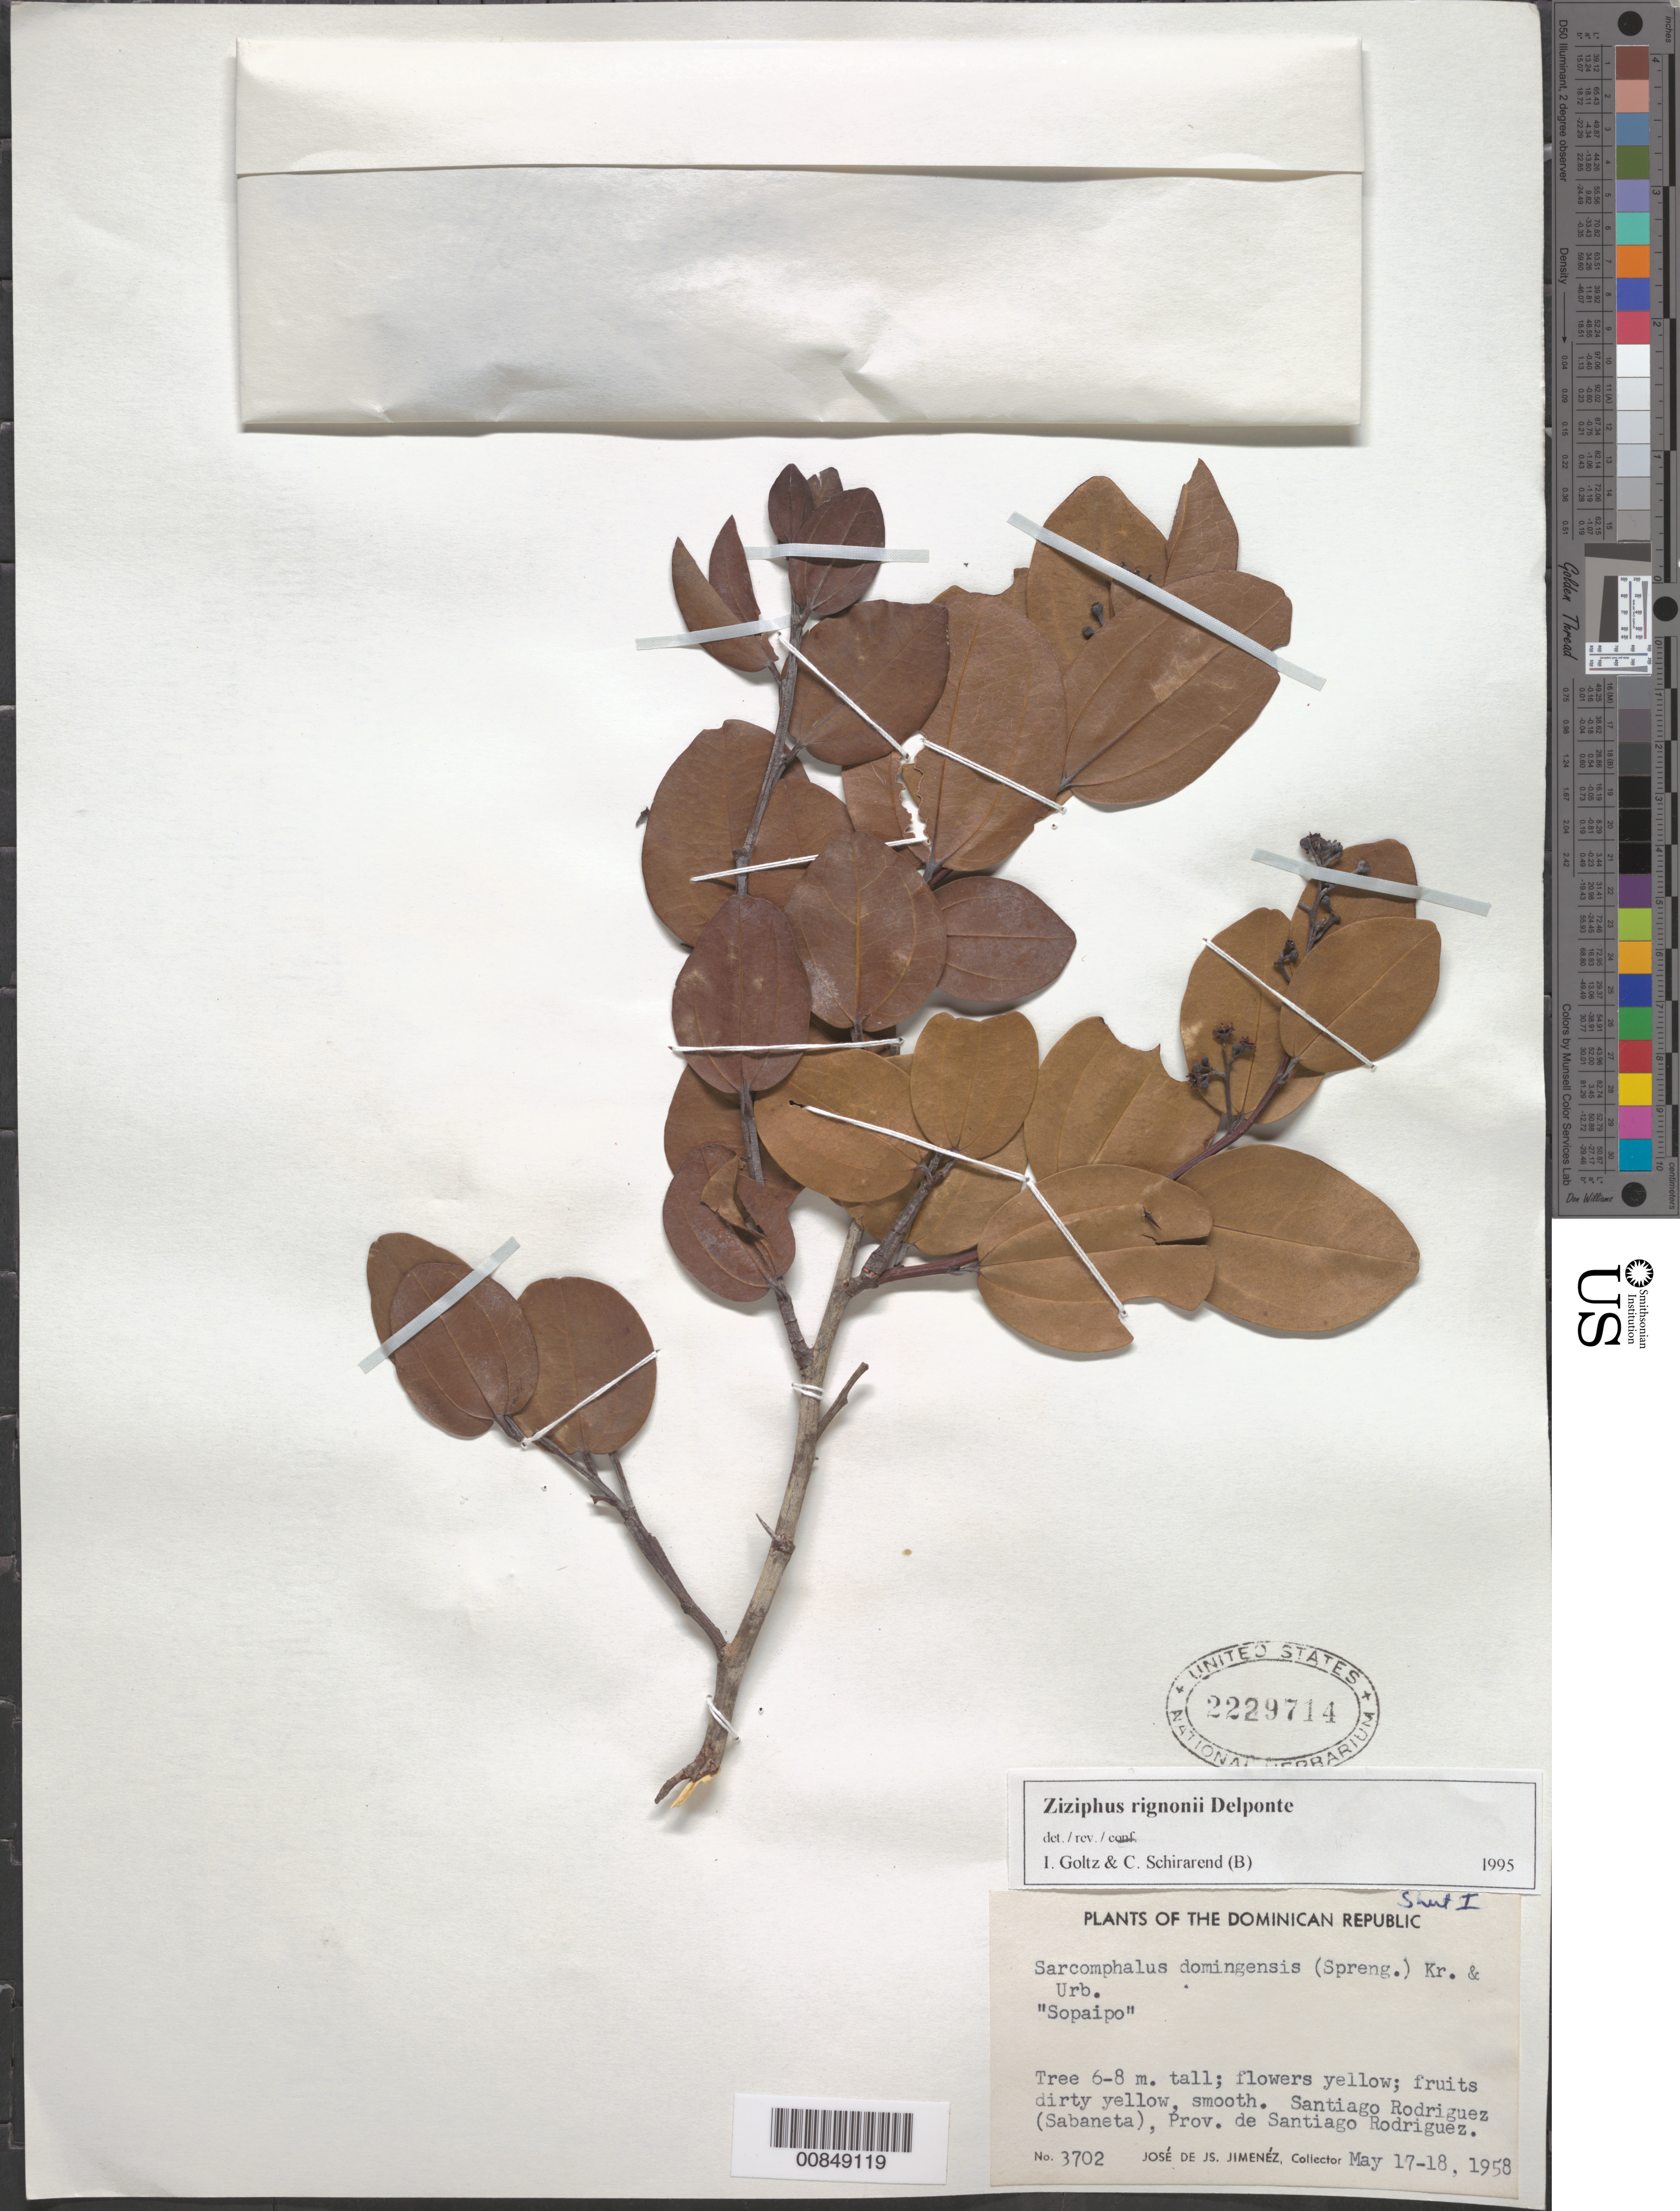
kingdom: Plantae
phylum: Tracheophyta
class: Magnoliopsida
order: Rosales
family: Rhamnaceae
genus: Sarcomphalus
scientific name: Sarcomphalus domingensis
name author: (Spreng.) Krug & Urb.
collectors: J. J. Jiménez Almonte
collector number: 3702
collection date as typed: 17 May 1958 to 18 May 1958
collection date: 1958-05-17/1958-05-18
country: Dominican Republic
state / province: Santiago Rodríguez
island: Hispaniola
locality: Santiago Rodríguez (Sabaneta).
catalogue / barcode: US 2229714